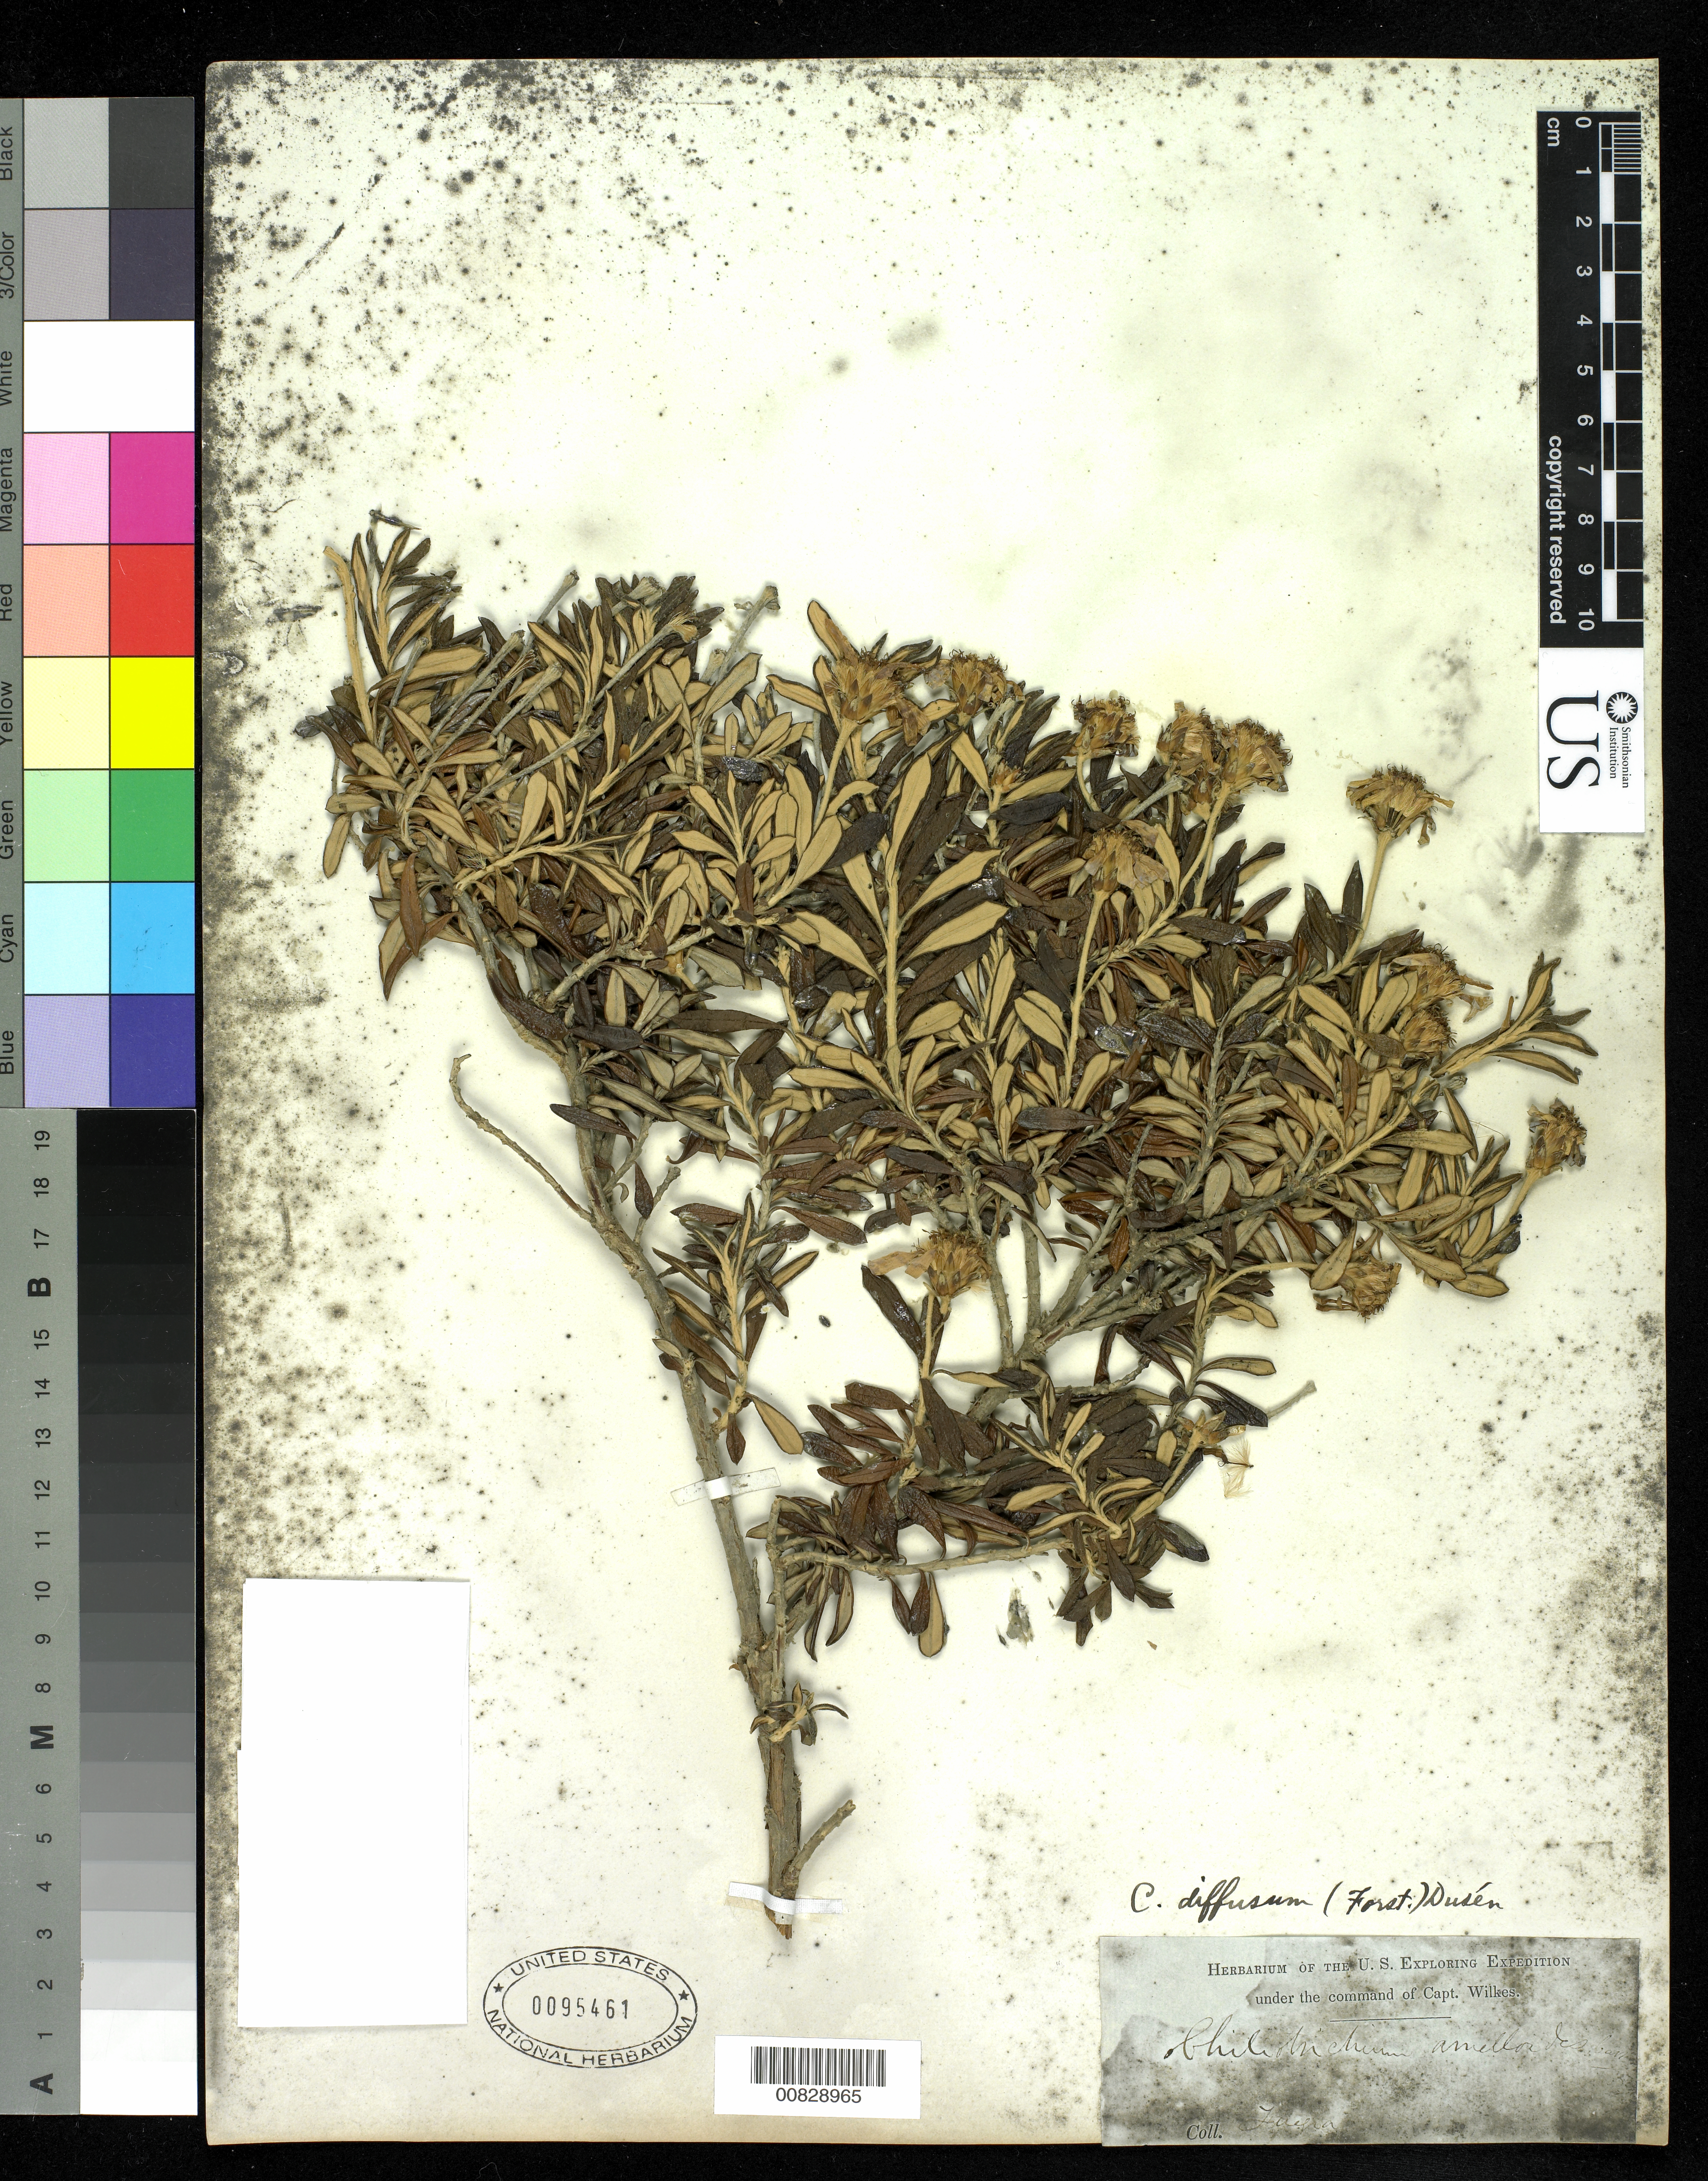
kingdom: Plantae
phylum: Tracheophyta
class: Magnoliopsida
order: Asterales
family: Asteraceae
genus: Chiliotrichum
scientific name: Chiliotrichum diffusum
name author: (G. Forst.) Kuntze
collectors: Wilkes Explor. Exped.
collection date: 1838/1842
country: Chile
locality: Tierra del Fuego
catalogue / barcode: US 95461